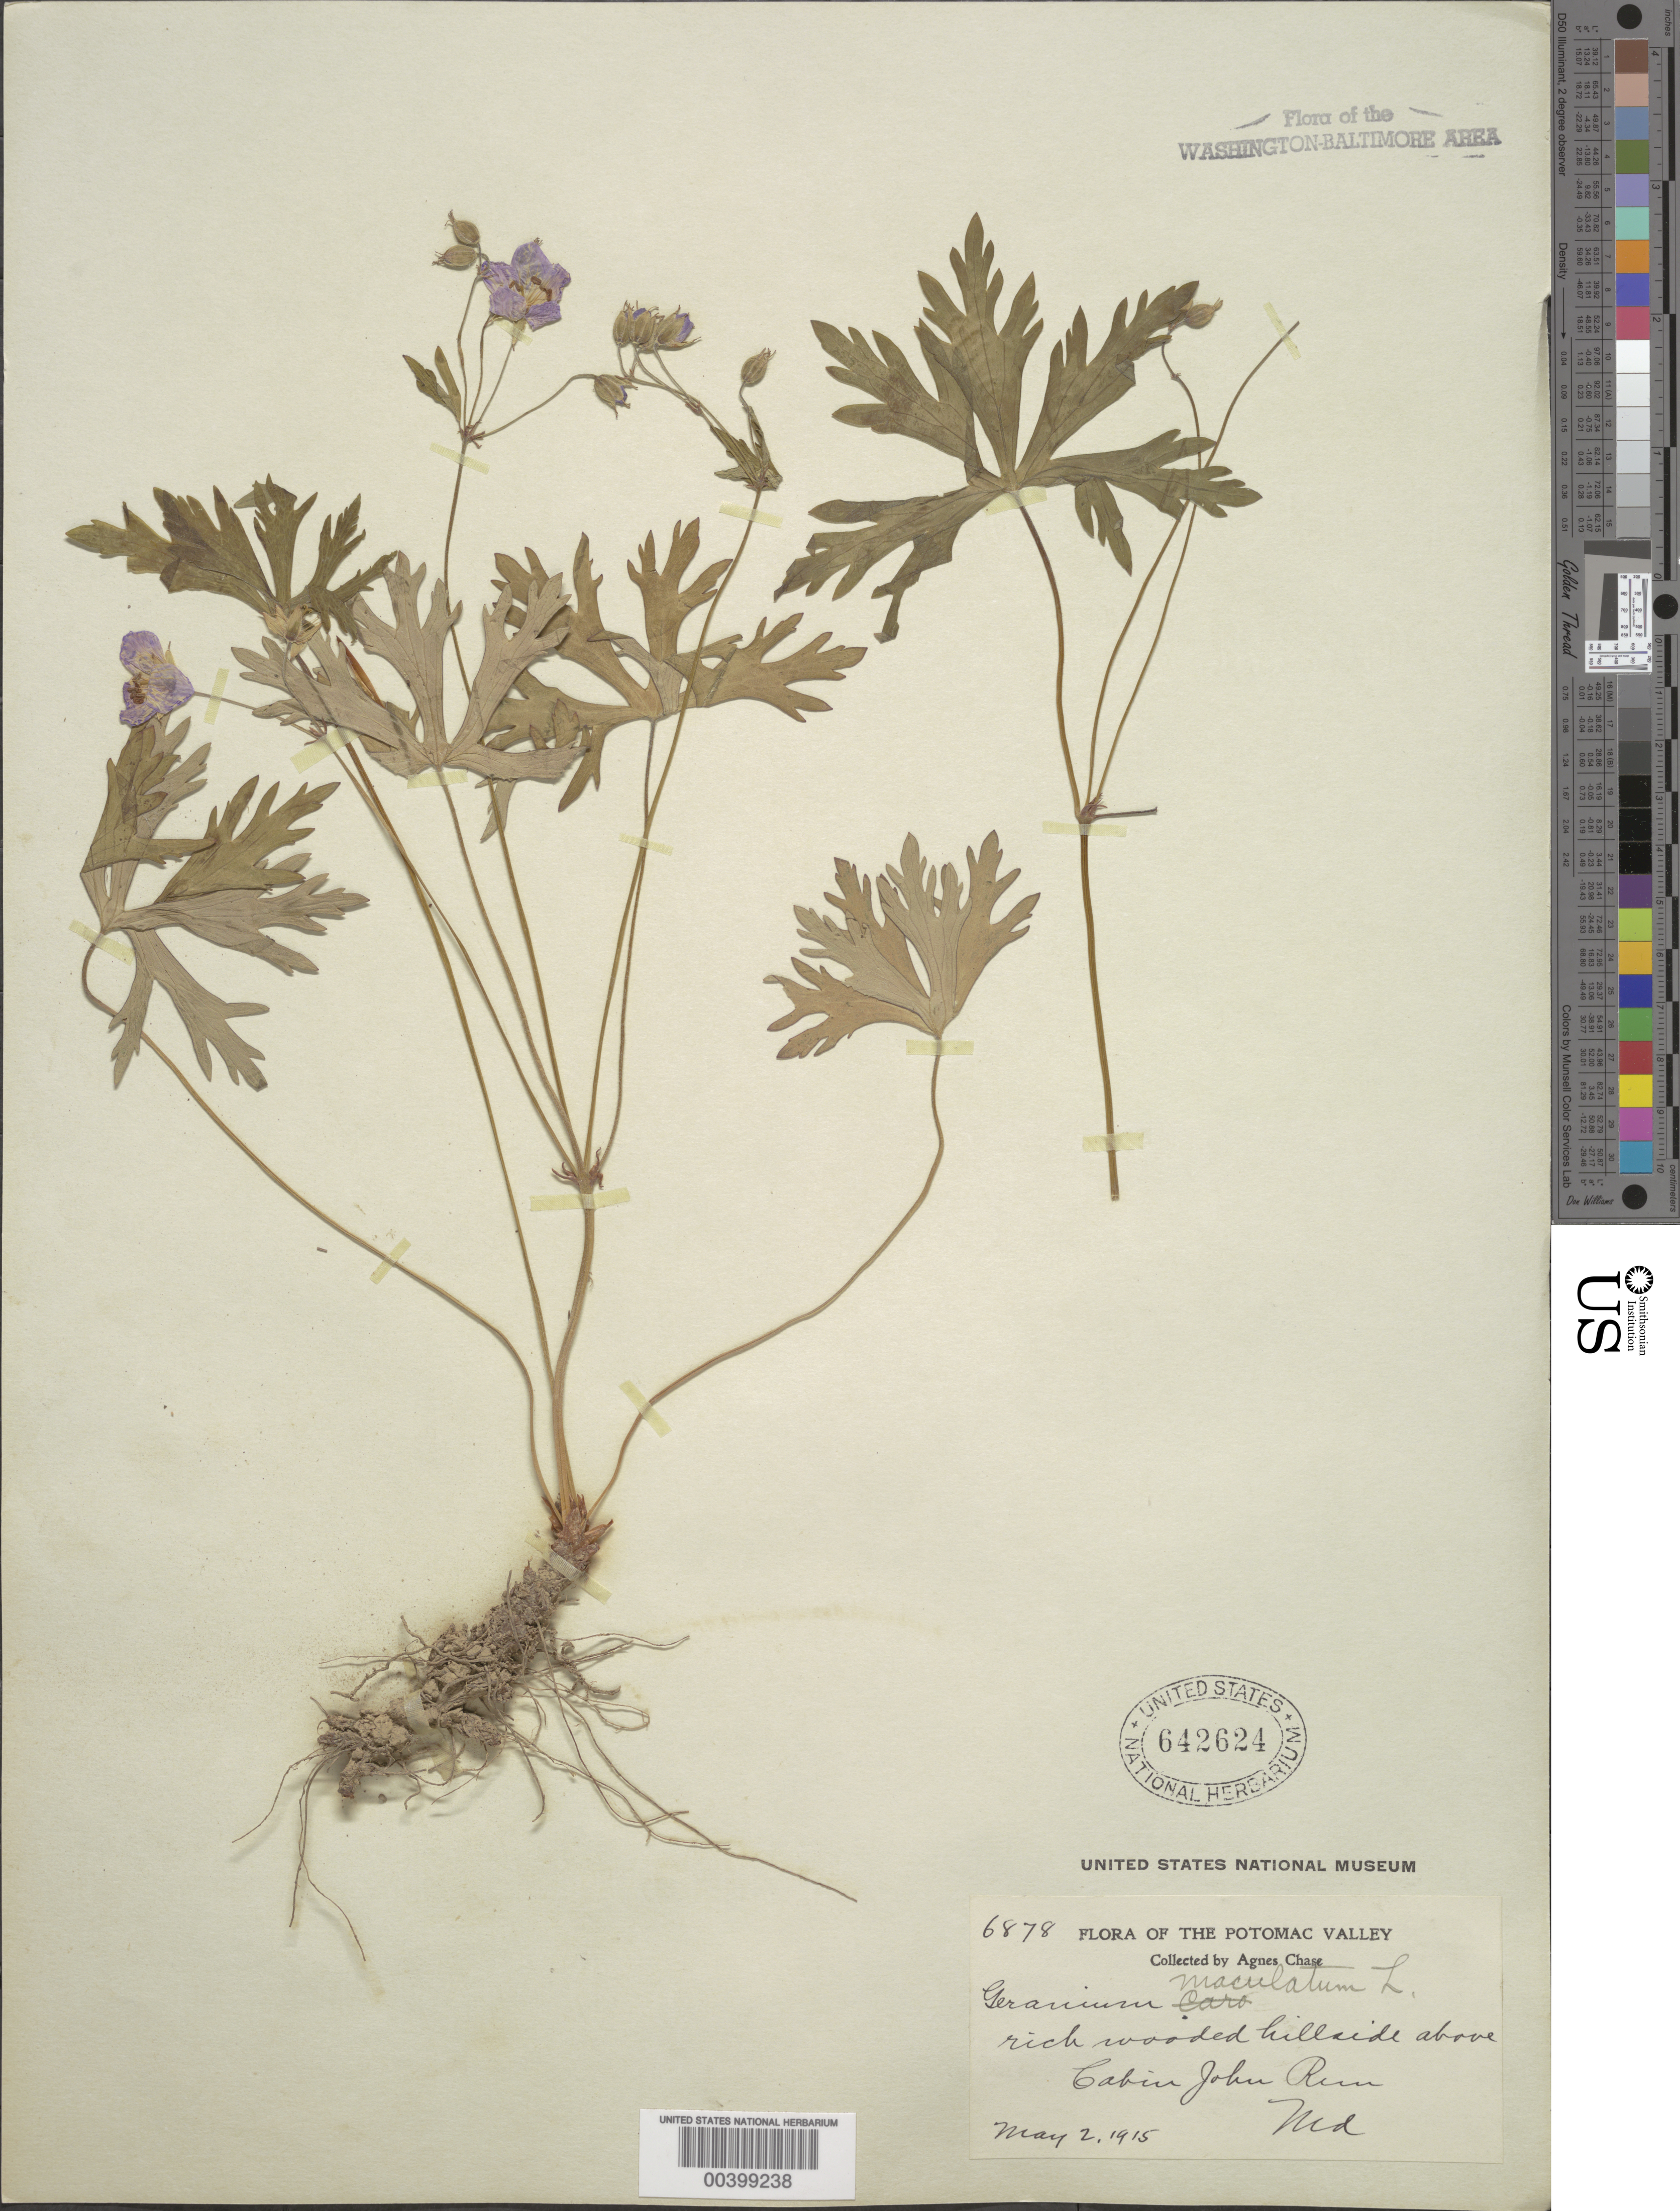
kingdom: Plantae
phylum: Tracheophyta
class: Magnoliopsida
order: Geraniales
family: Geraniaceae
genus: Geranium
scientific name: Geranium maculatum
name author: L.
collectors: A. Chase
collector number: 6878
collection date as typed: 02 May 1915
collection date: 1915-05-02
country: United States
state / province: Maryland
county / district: Montgomery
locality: Cabin John Run C. & O. Canal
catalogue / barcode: US 642624